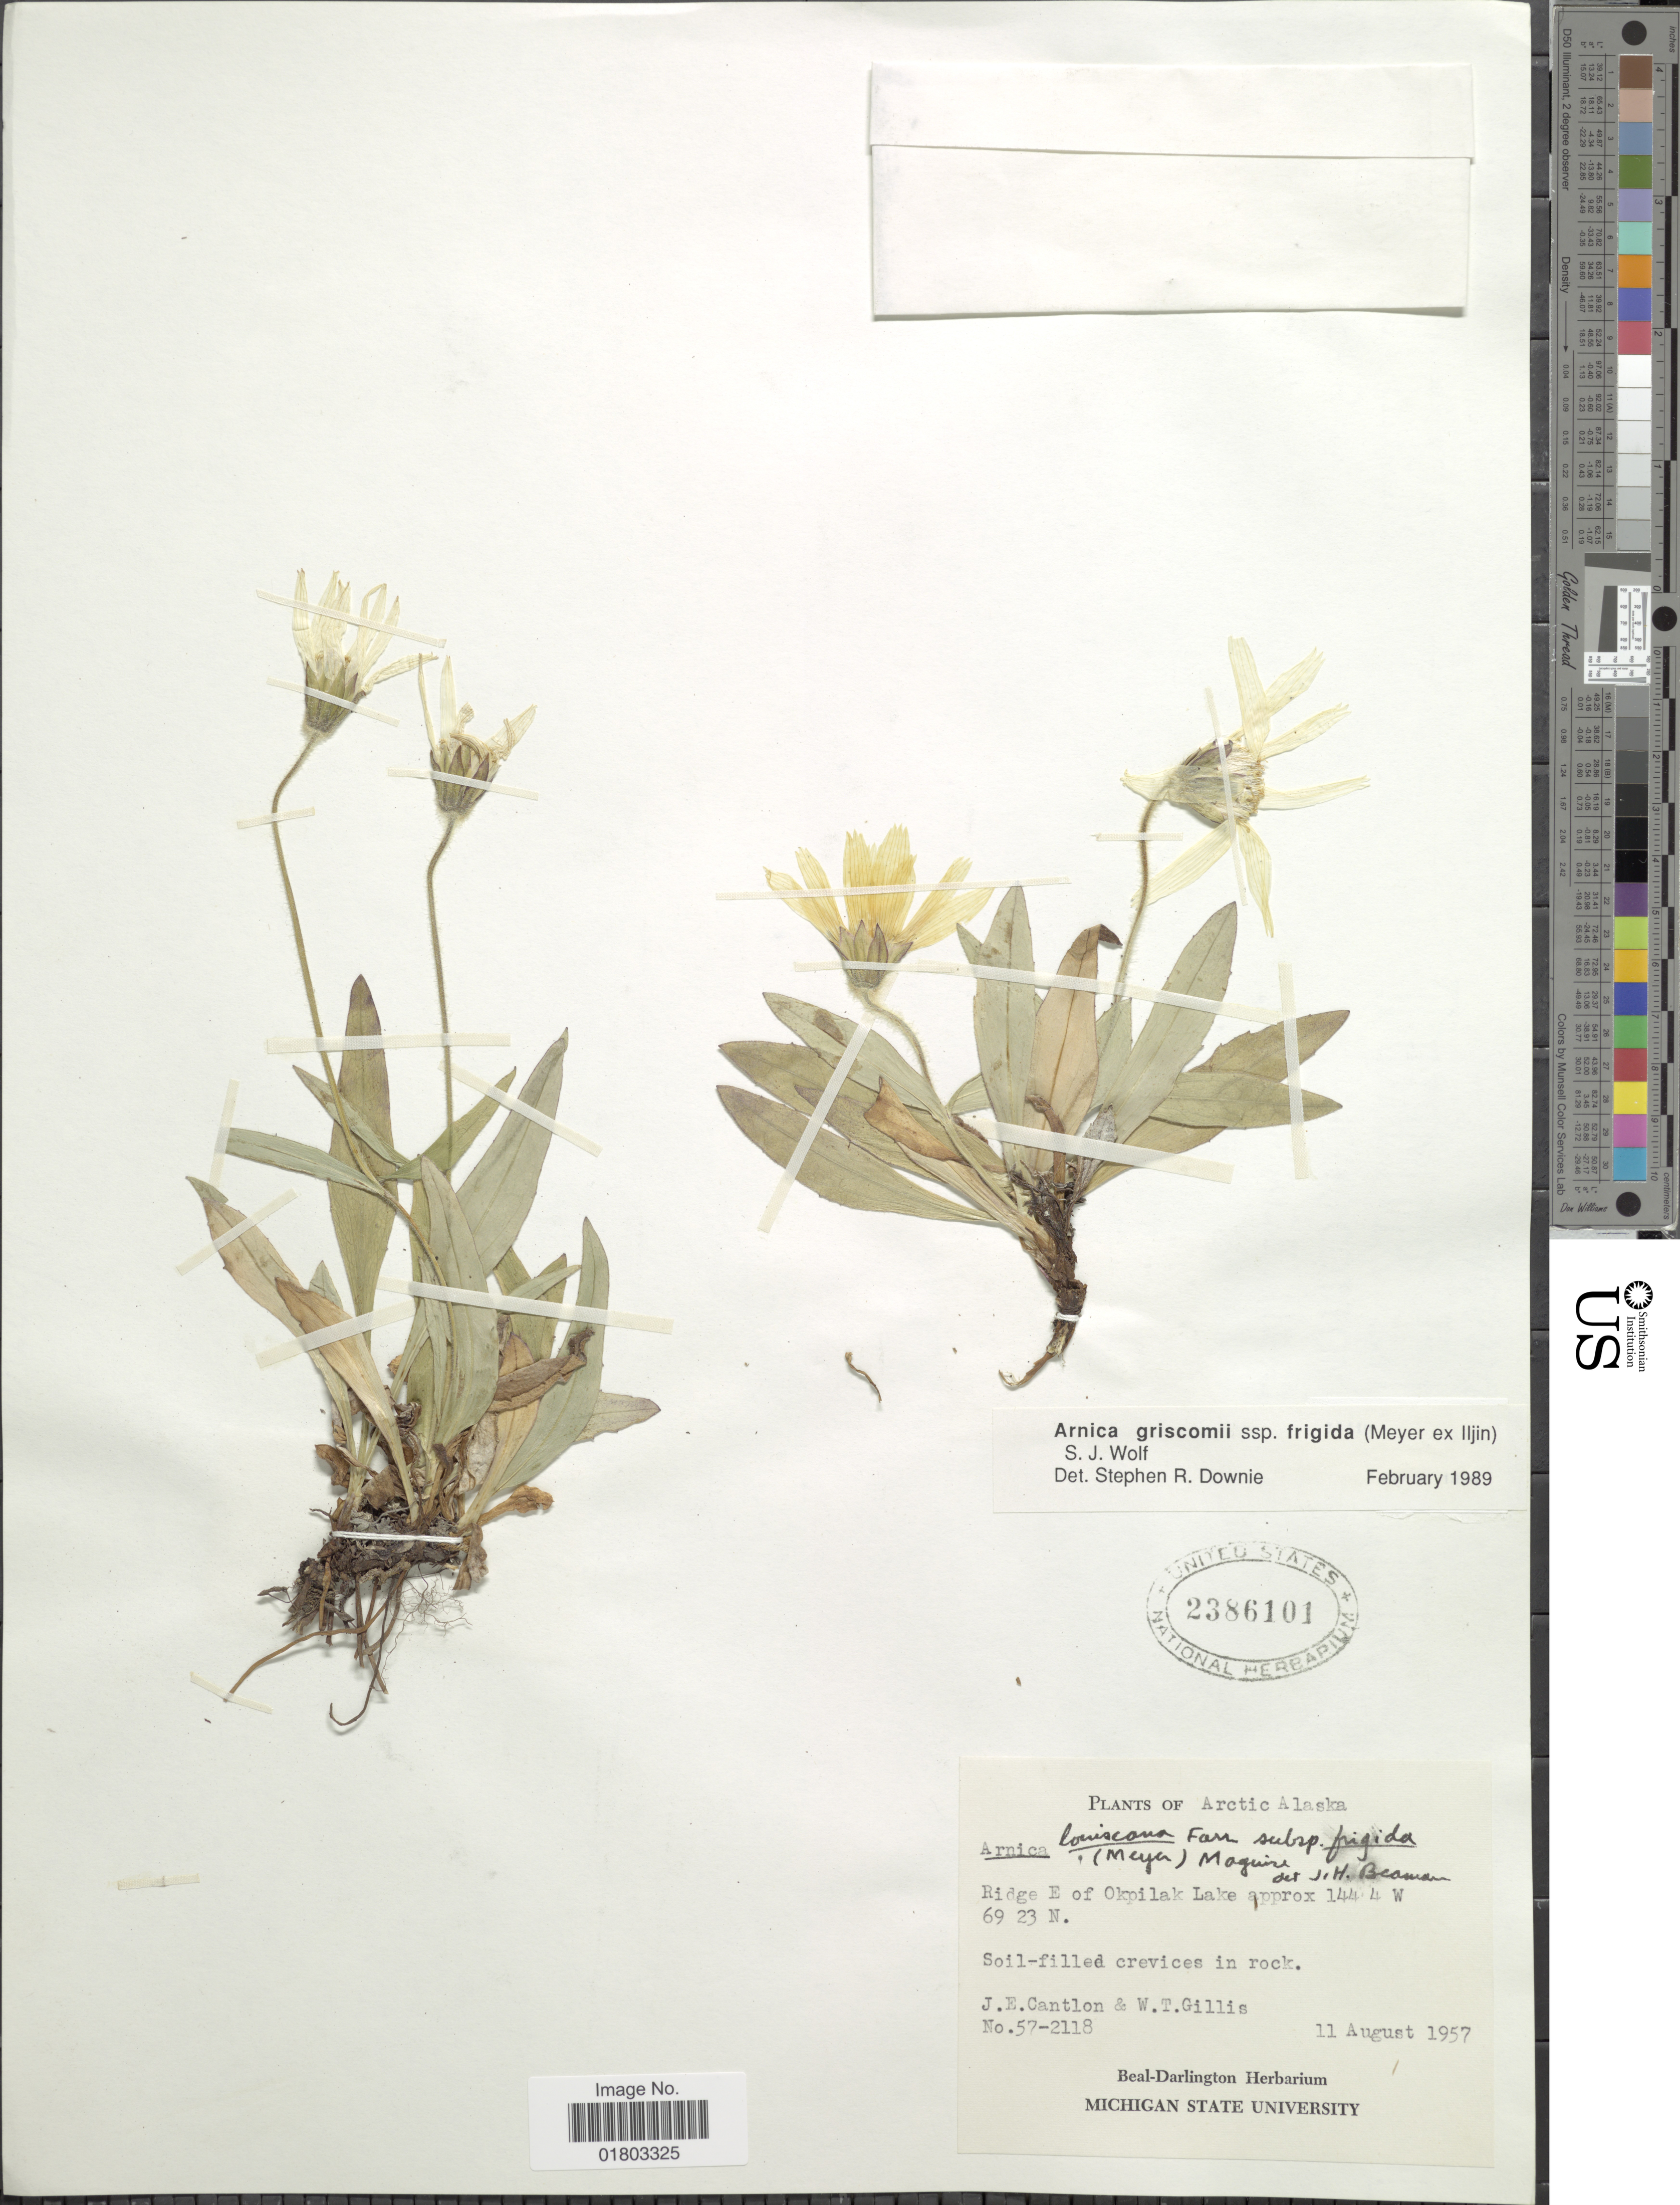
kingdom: Plantae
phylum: Tracheophyta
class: Magnoliopsida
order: Asterales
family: Asteraceae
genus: Arnica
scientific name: Arnica griscomii subsp. frigida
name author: (C.A. Mey. ex Iljin) S.J. Wolf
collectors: J. Cantlon & W. T. Gillis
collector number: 57-2118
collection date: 1957-08-11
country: United States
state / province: Alaska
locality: Arctic Alaska, Ridge E of Okpilak Lake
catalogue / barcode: US 2386101